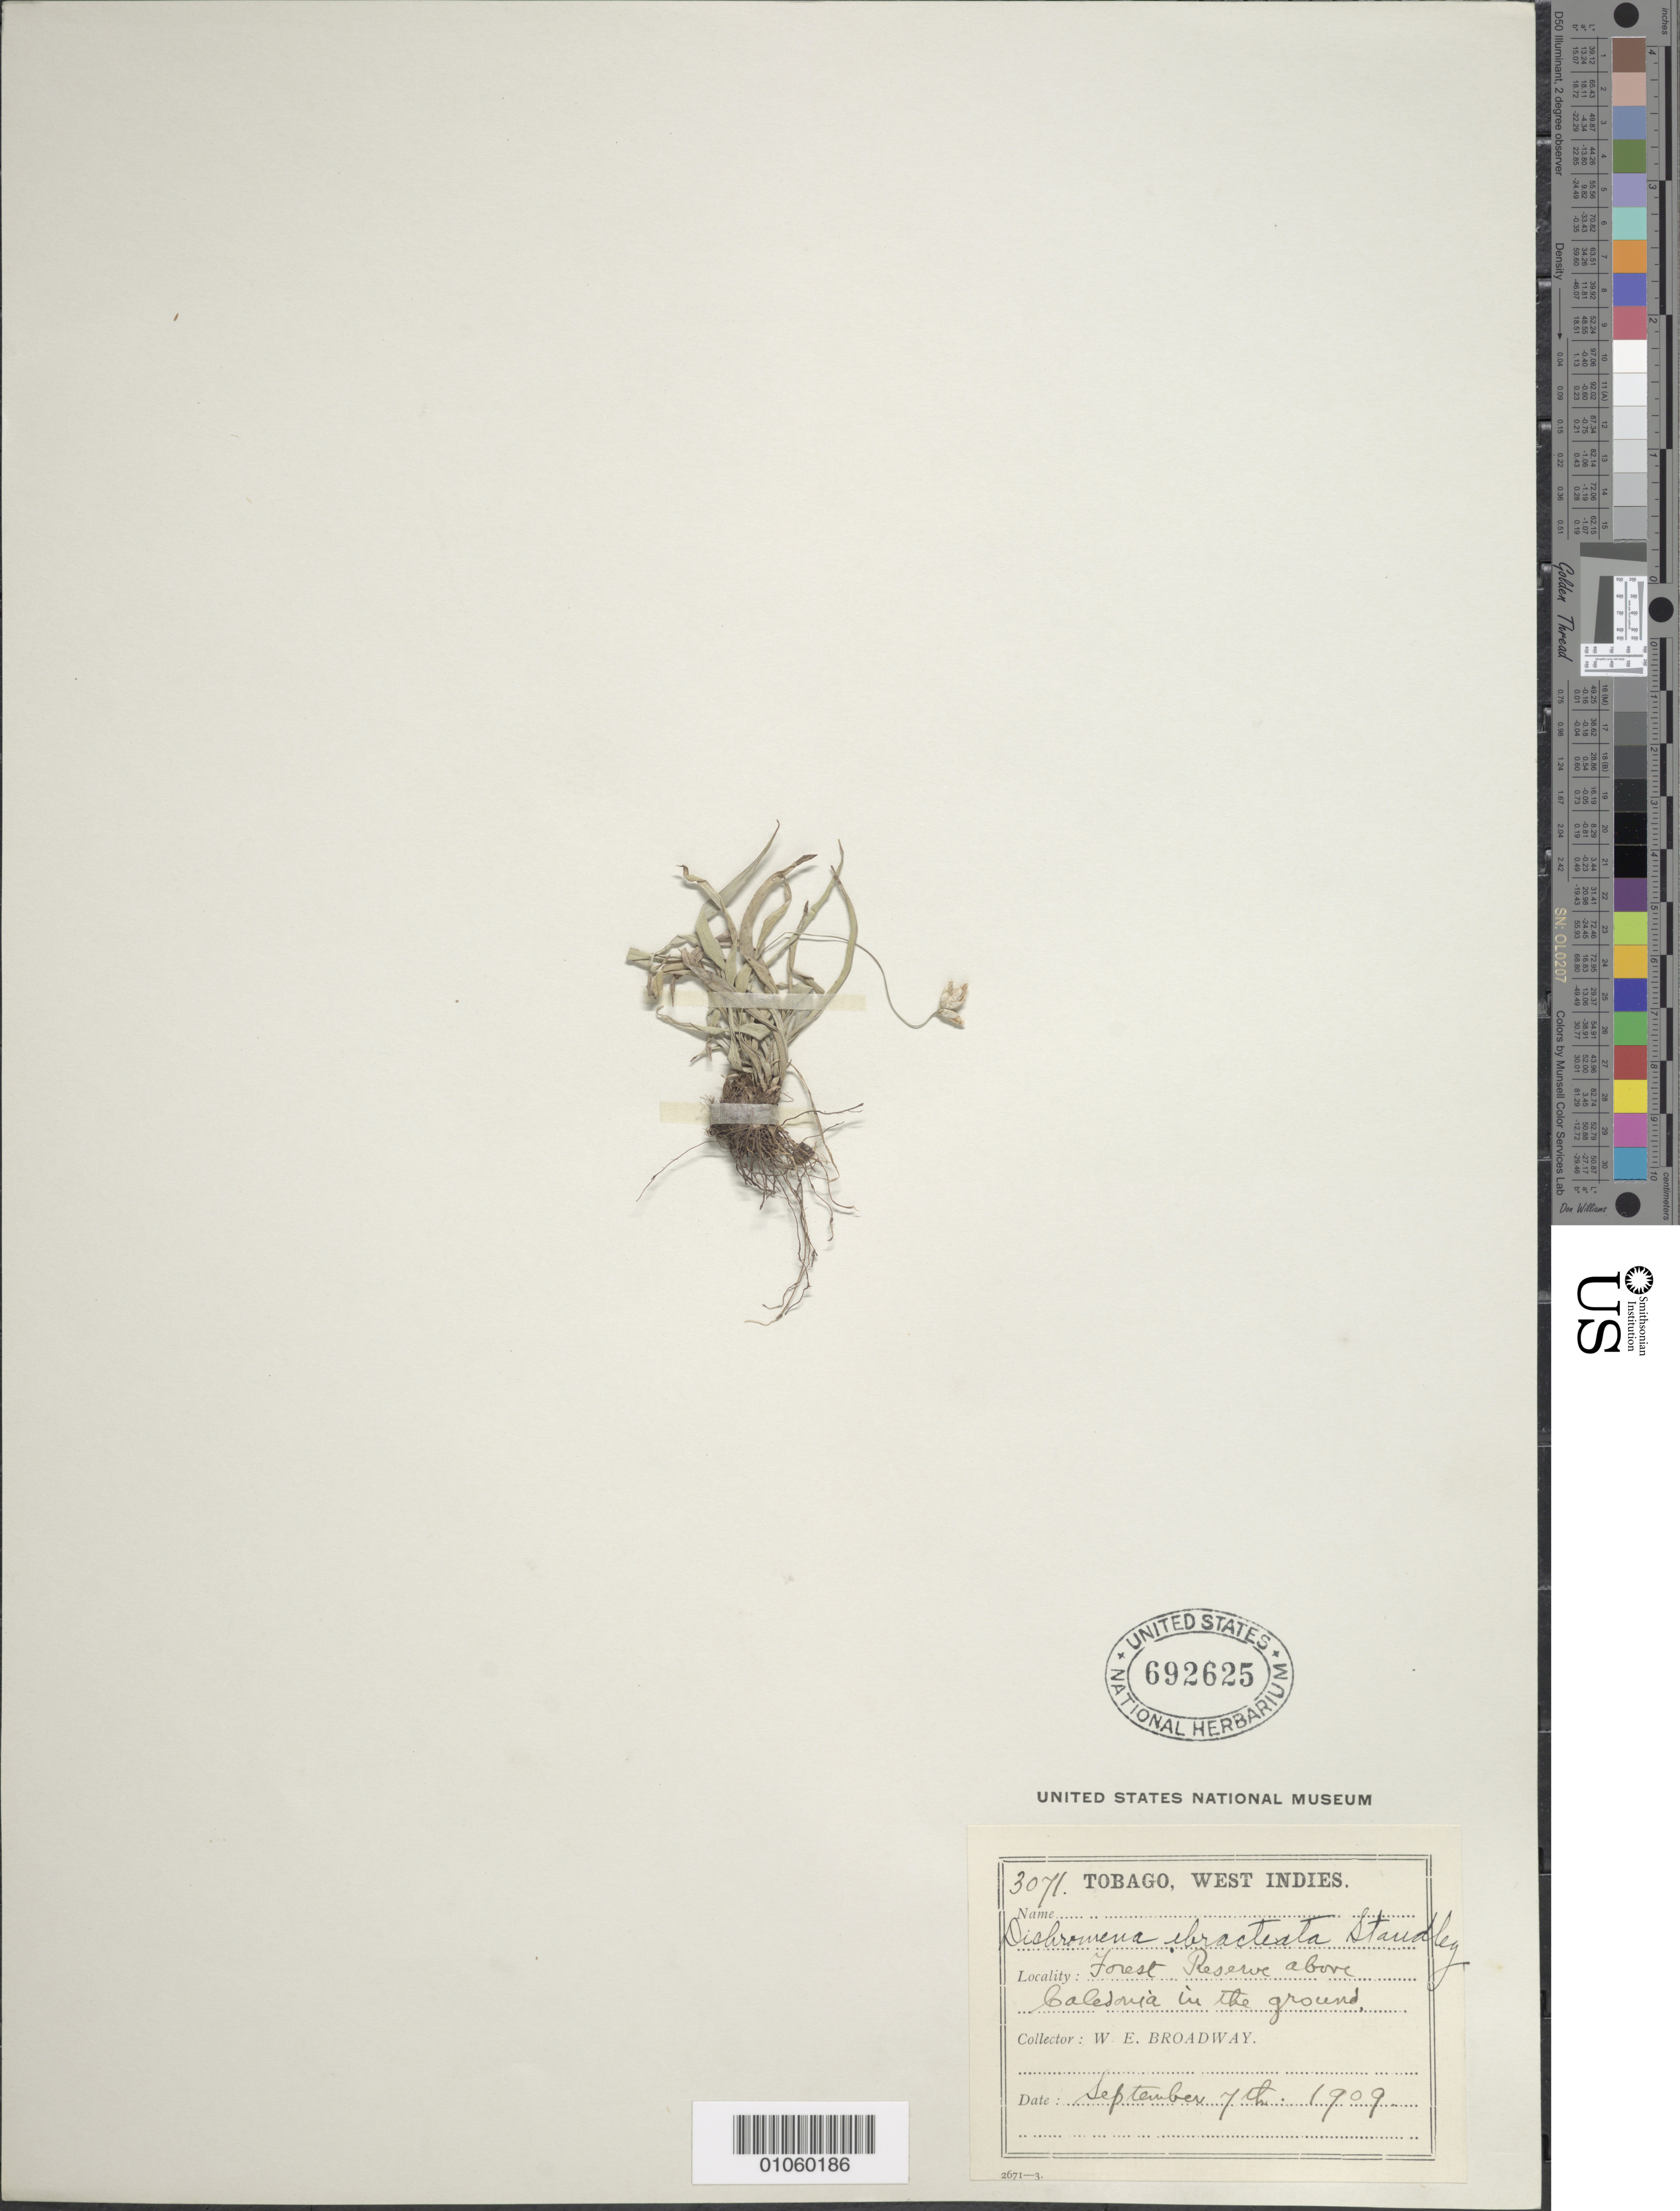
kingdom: Plantae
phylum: Tracheophyta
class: Liliopsida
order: Poales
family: Cyperaceae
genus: Rhynchospora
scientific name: Rhynchospora ebracteata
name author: (Standl.) H. Pfeiff.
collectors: W. E. Broadway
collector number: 3071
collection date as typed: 07 Sep 1909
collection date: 1909-09-07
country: Trinidad and Tobago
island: Tobago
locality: Forest Reserve above Caledonia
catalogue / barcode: US 692625